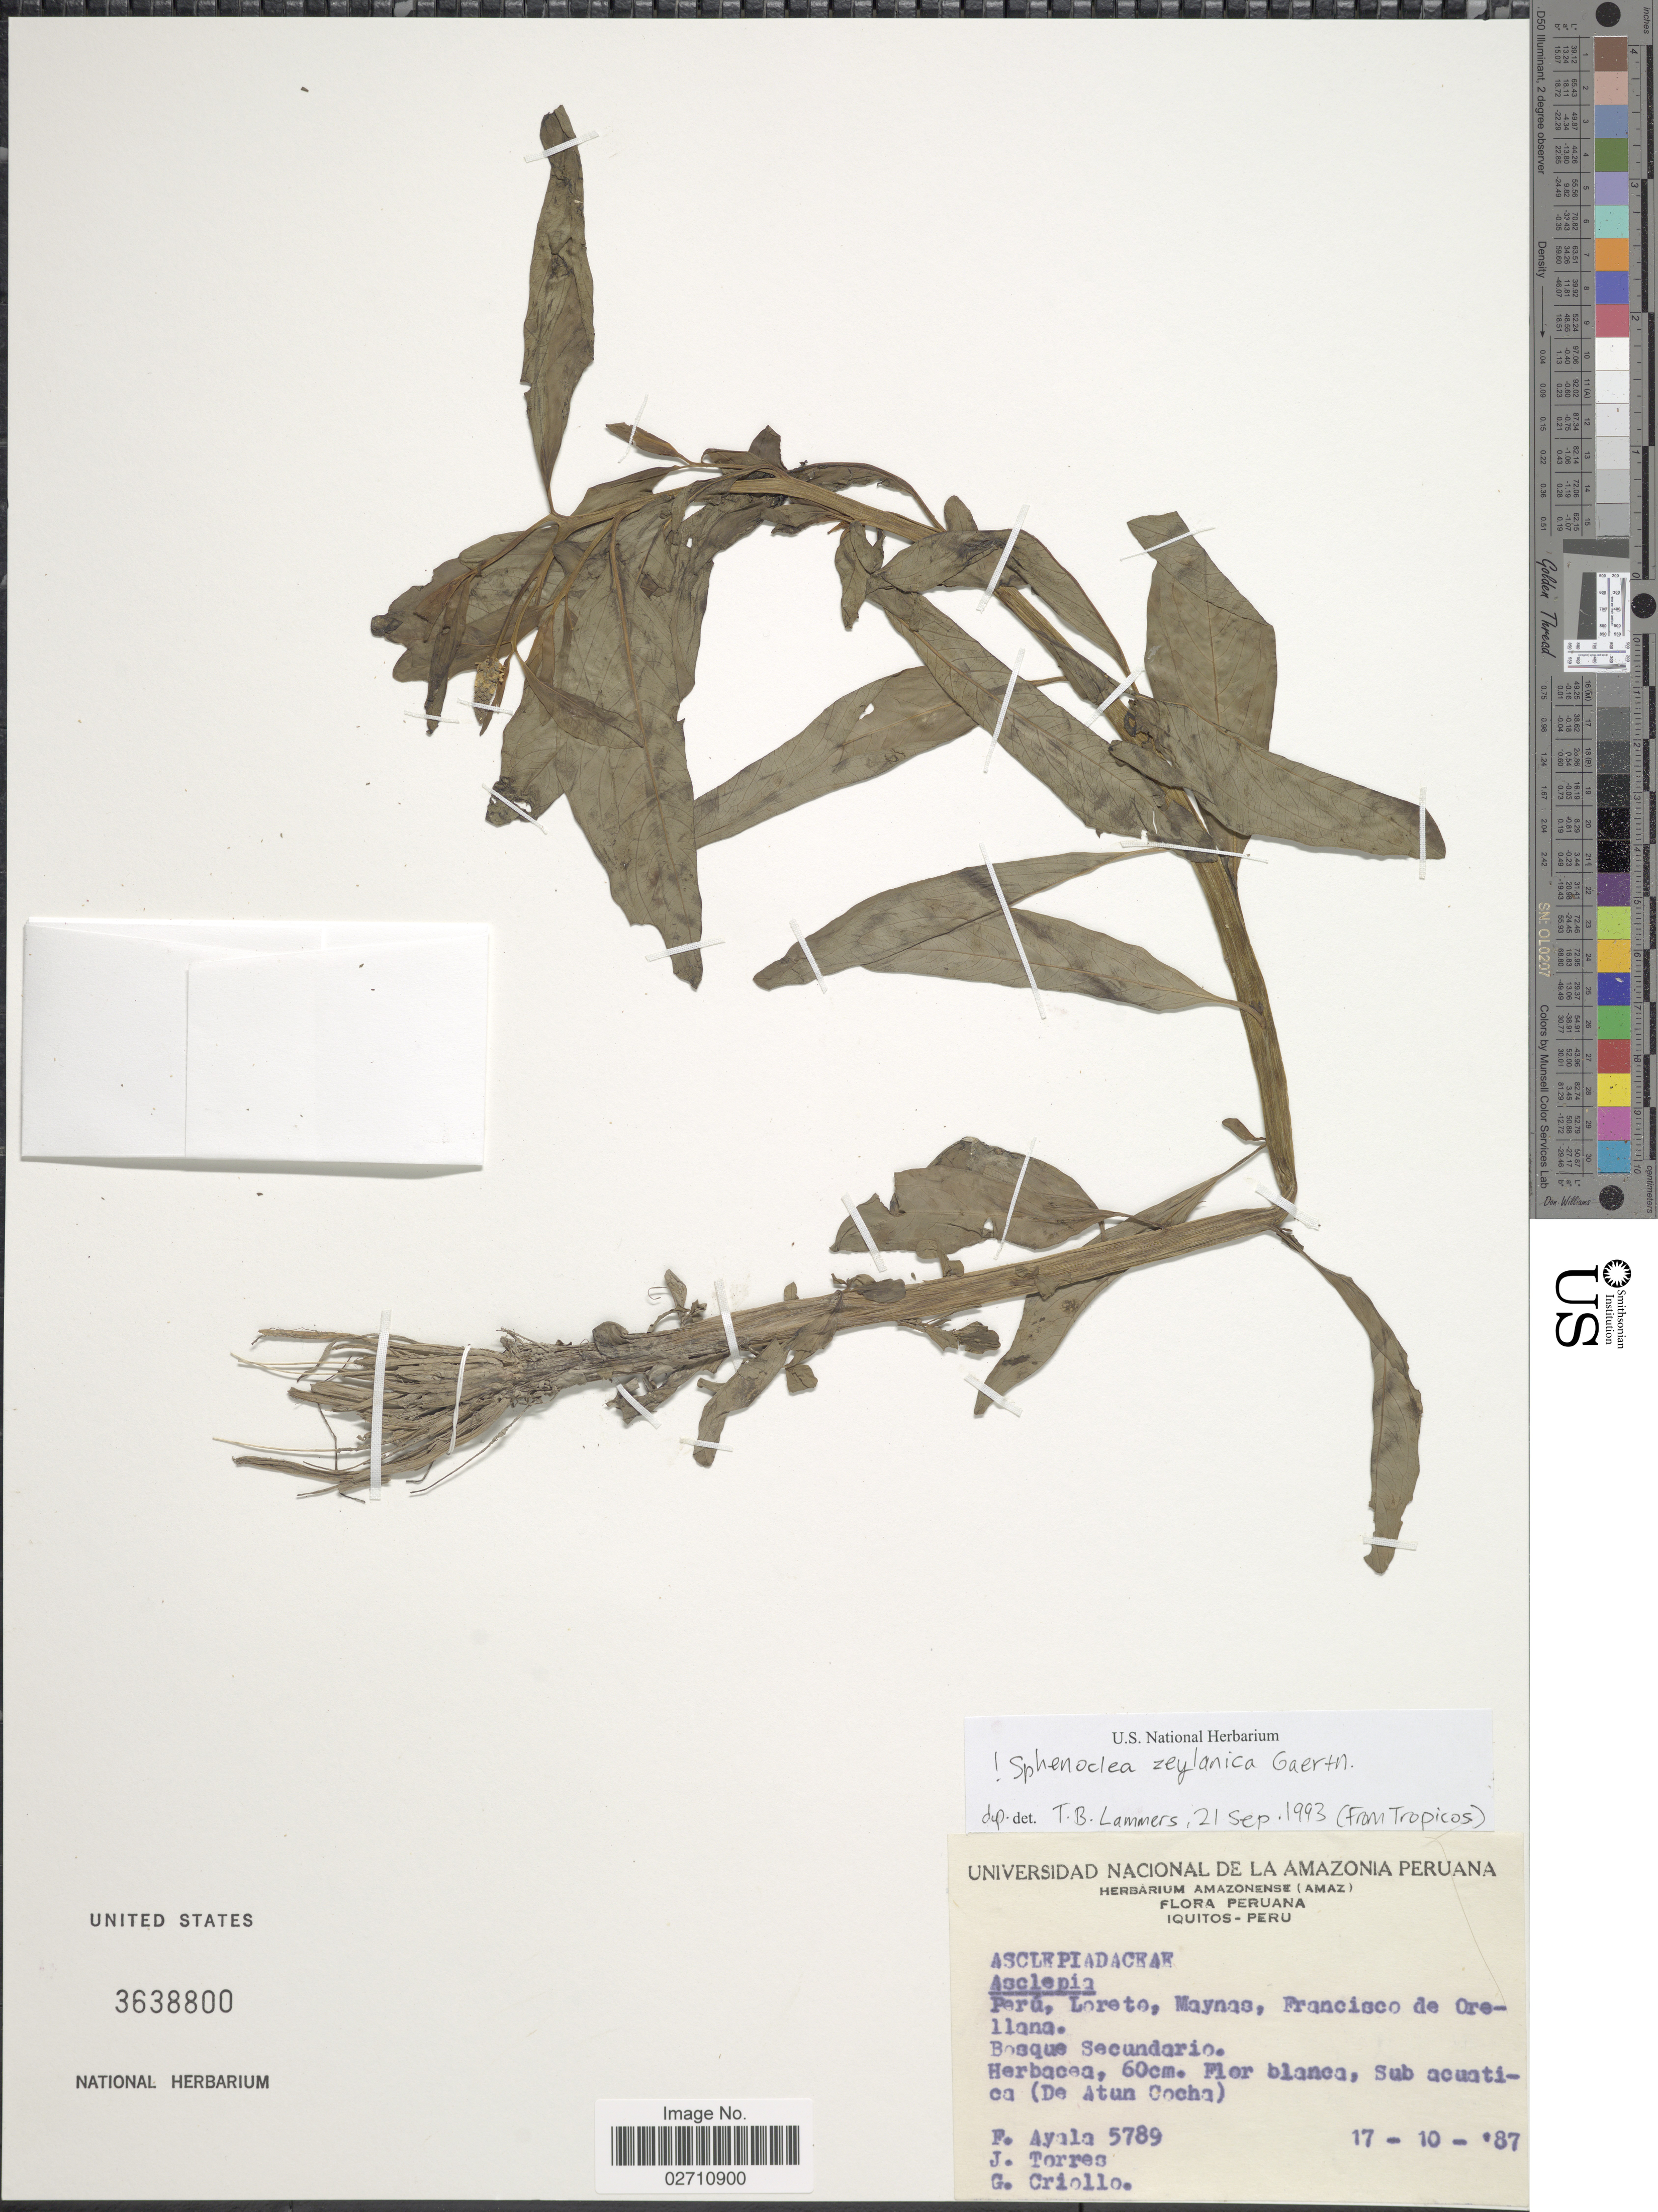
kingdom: Plantae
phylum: Tracheophyta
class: Magnoliopsida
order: Solanales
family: Sphenocleaceae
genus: Sphenoclea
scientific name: Sphenoclea zeylanica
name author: Gaertn.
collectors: F. Ayala, J. Torres & G. Criollo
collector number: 5789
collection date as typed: Transcribed d/m/y: 17/10/87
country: Peru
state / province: Loreto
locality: Maynas, Francisco de Orellana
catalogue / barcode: US 3638800